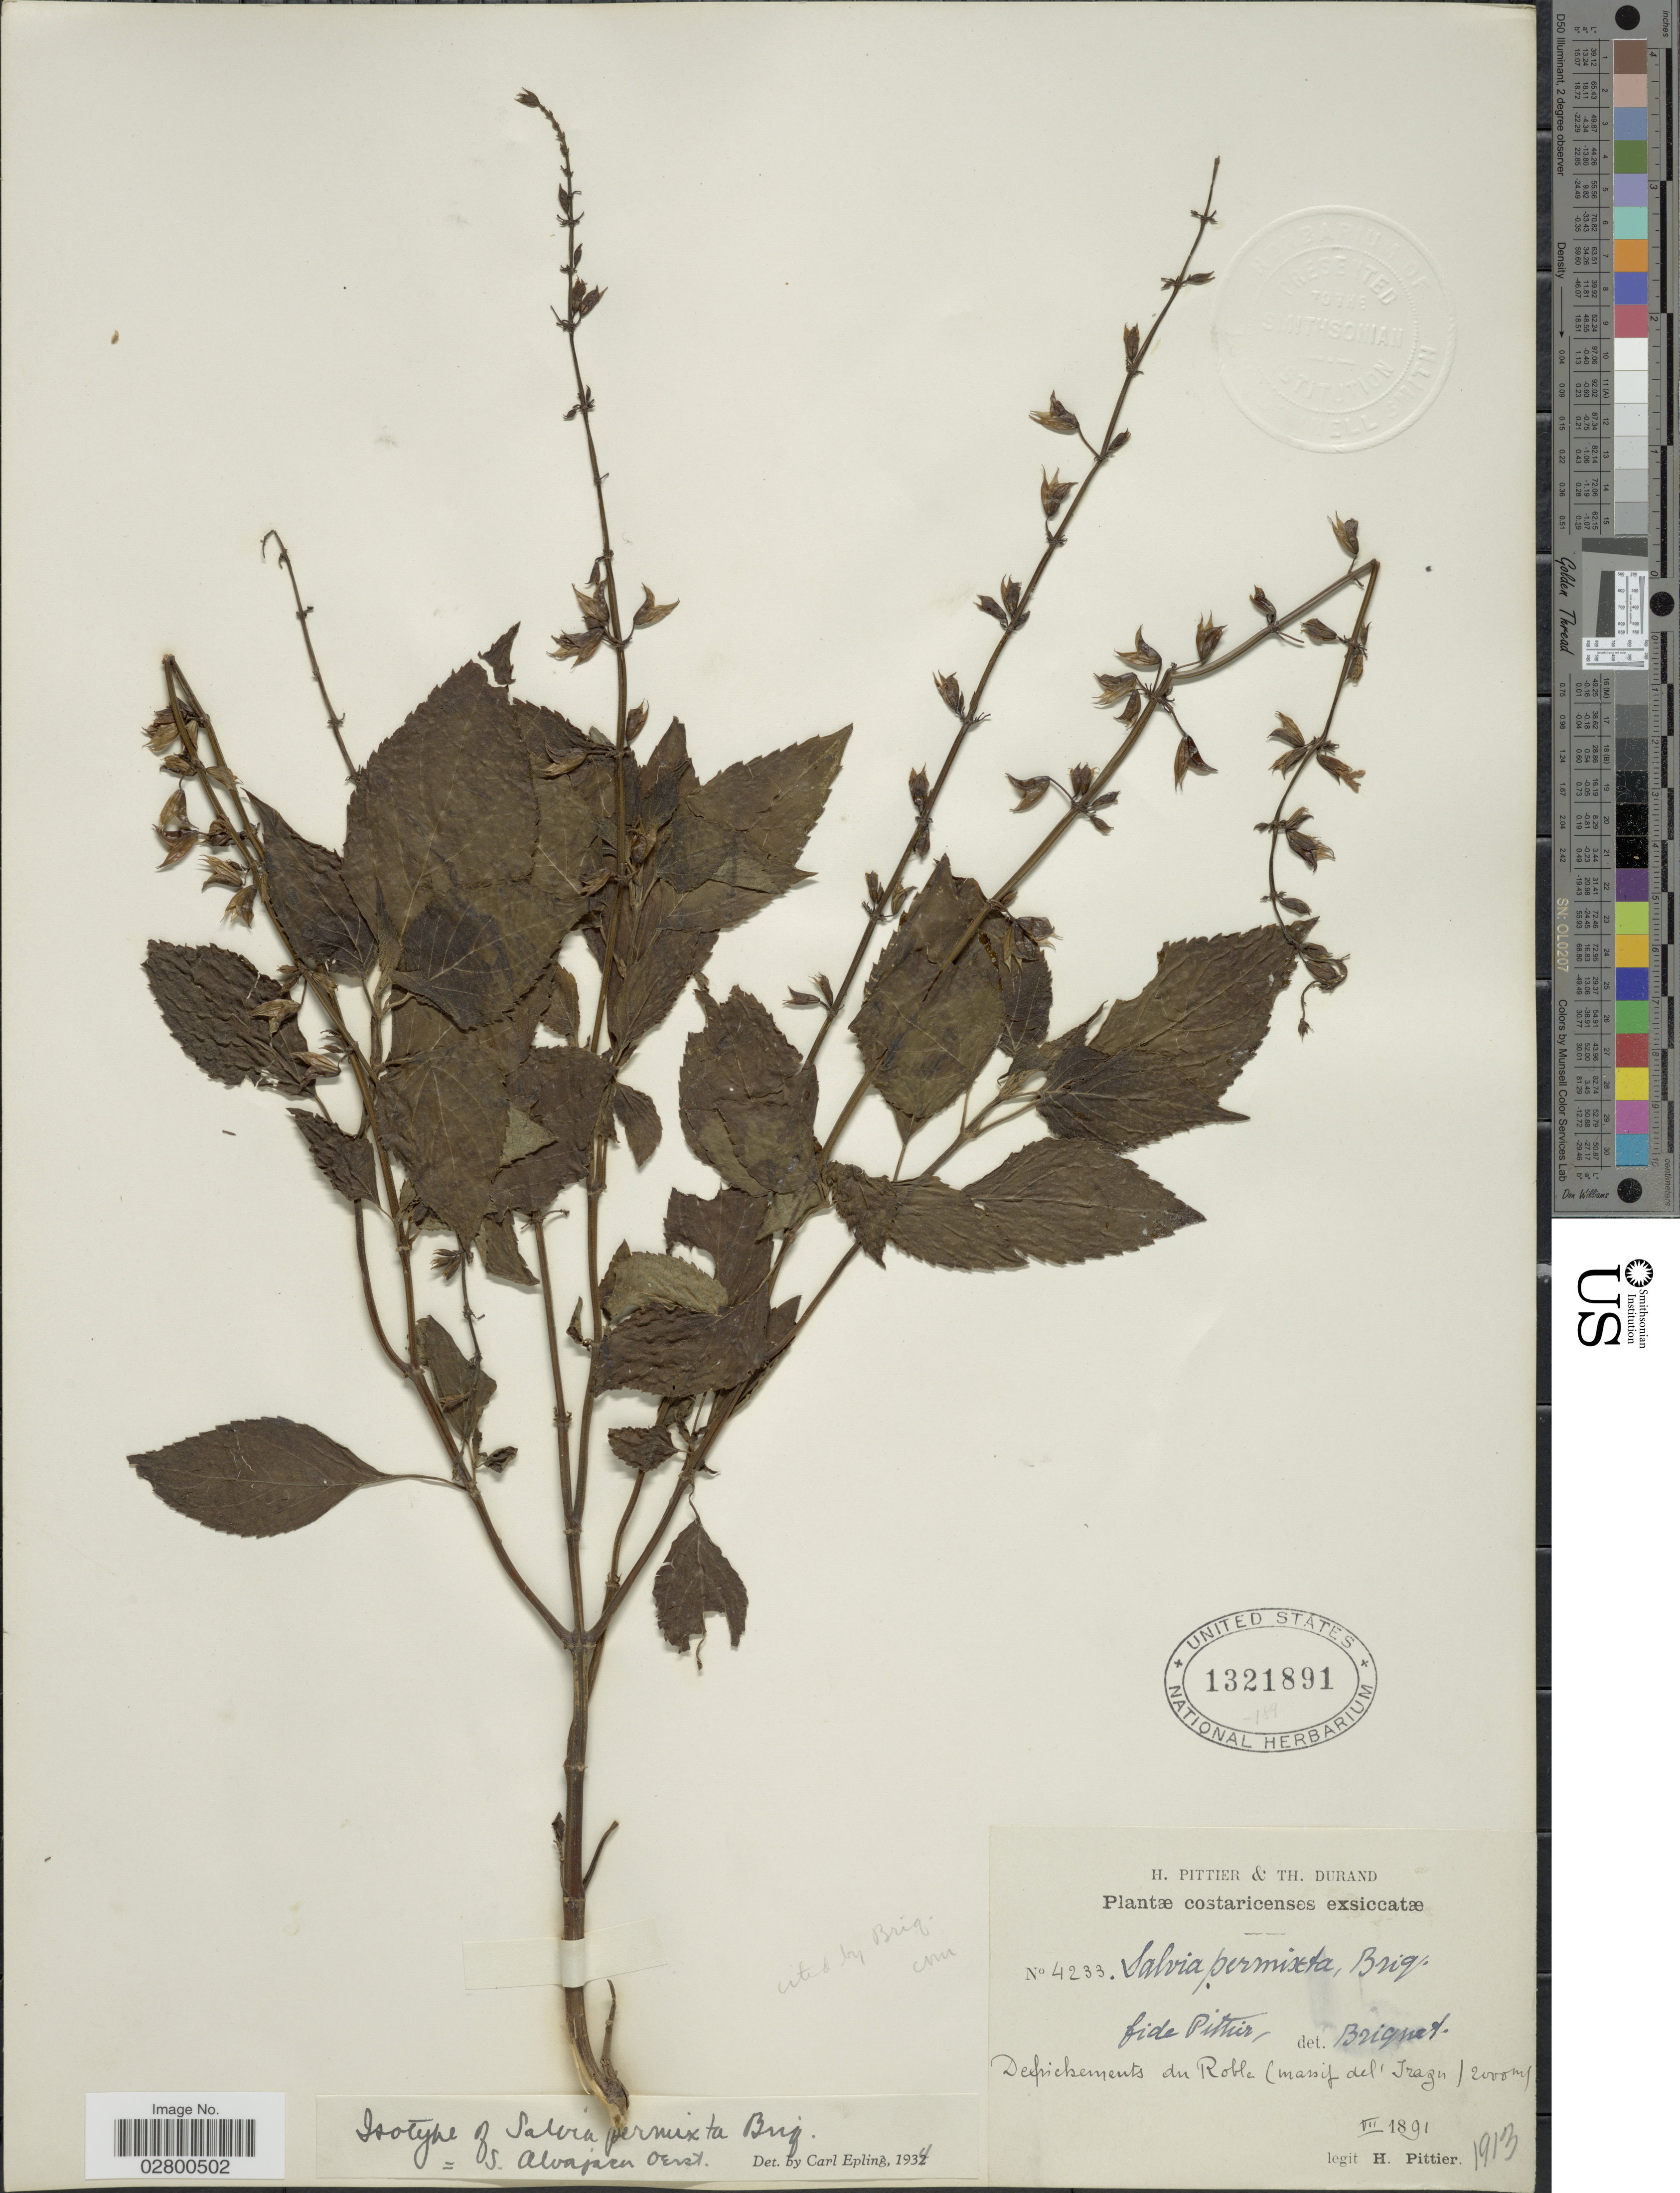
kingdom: Plantae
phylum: Tracheophyta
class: Magnoliopsida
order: Lamiales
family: Lamiaceae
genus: Salvia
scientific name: Salvia alvajaca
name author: Oerst.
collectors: H. F. Pittier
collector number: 4233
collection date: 1891-08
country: Costa Rica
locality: Defrichements du Roble (massif de l'Irazu) [Clearings of Roble, Massif of Irazu]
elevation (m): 2000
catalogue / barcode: US 1321891